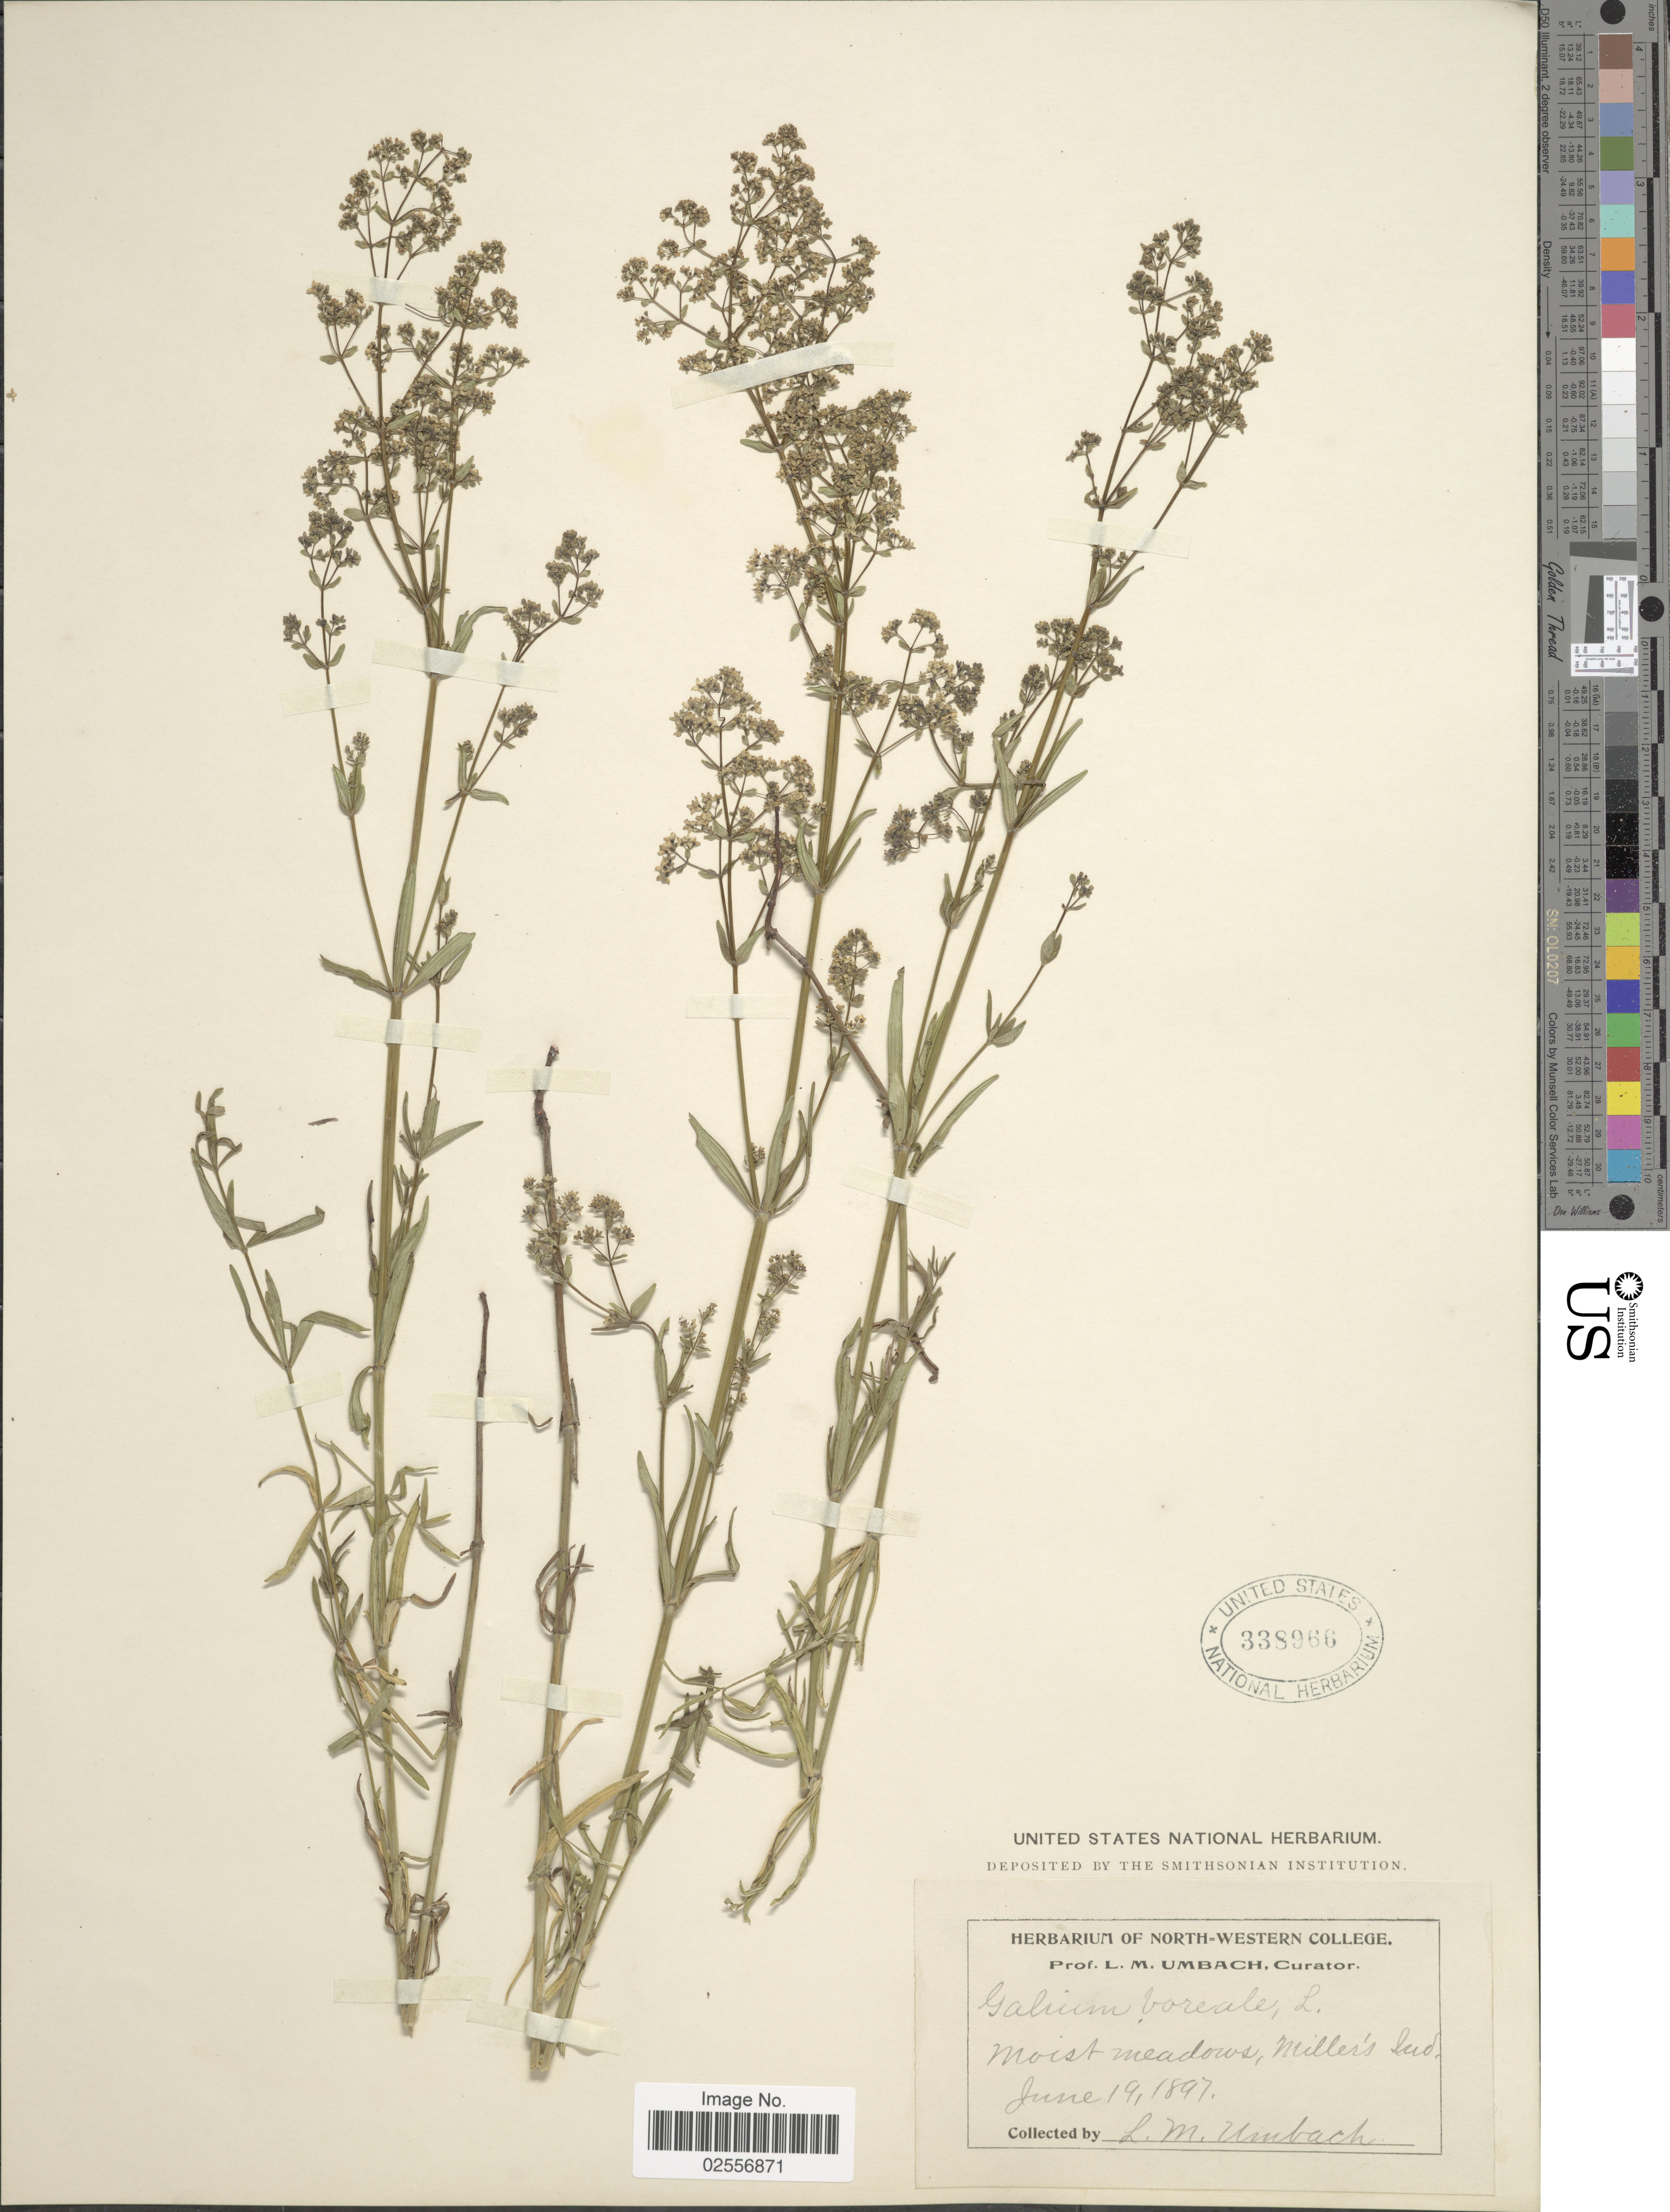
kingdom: Plantae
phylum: Tracheophyta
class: Magnoliopsida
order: Gentianales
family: Rubiaceae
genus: Galium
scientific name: Galium boreale L.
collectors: L. M. Umbach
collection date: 1897-06-19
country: United States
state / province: Indiana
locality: Moist meadows, Miller's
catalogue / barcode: US 338966